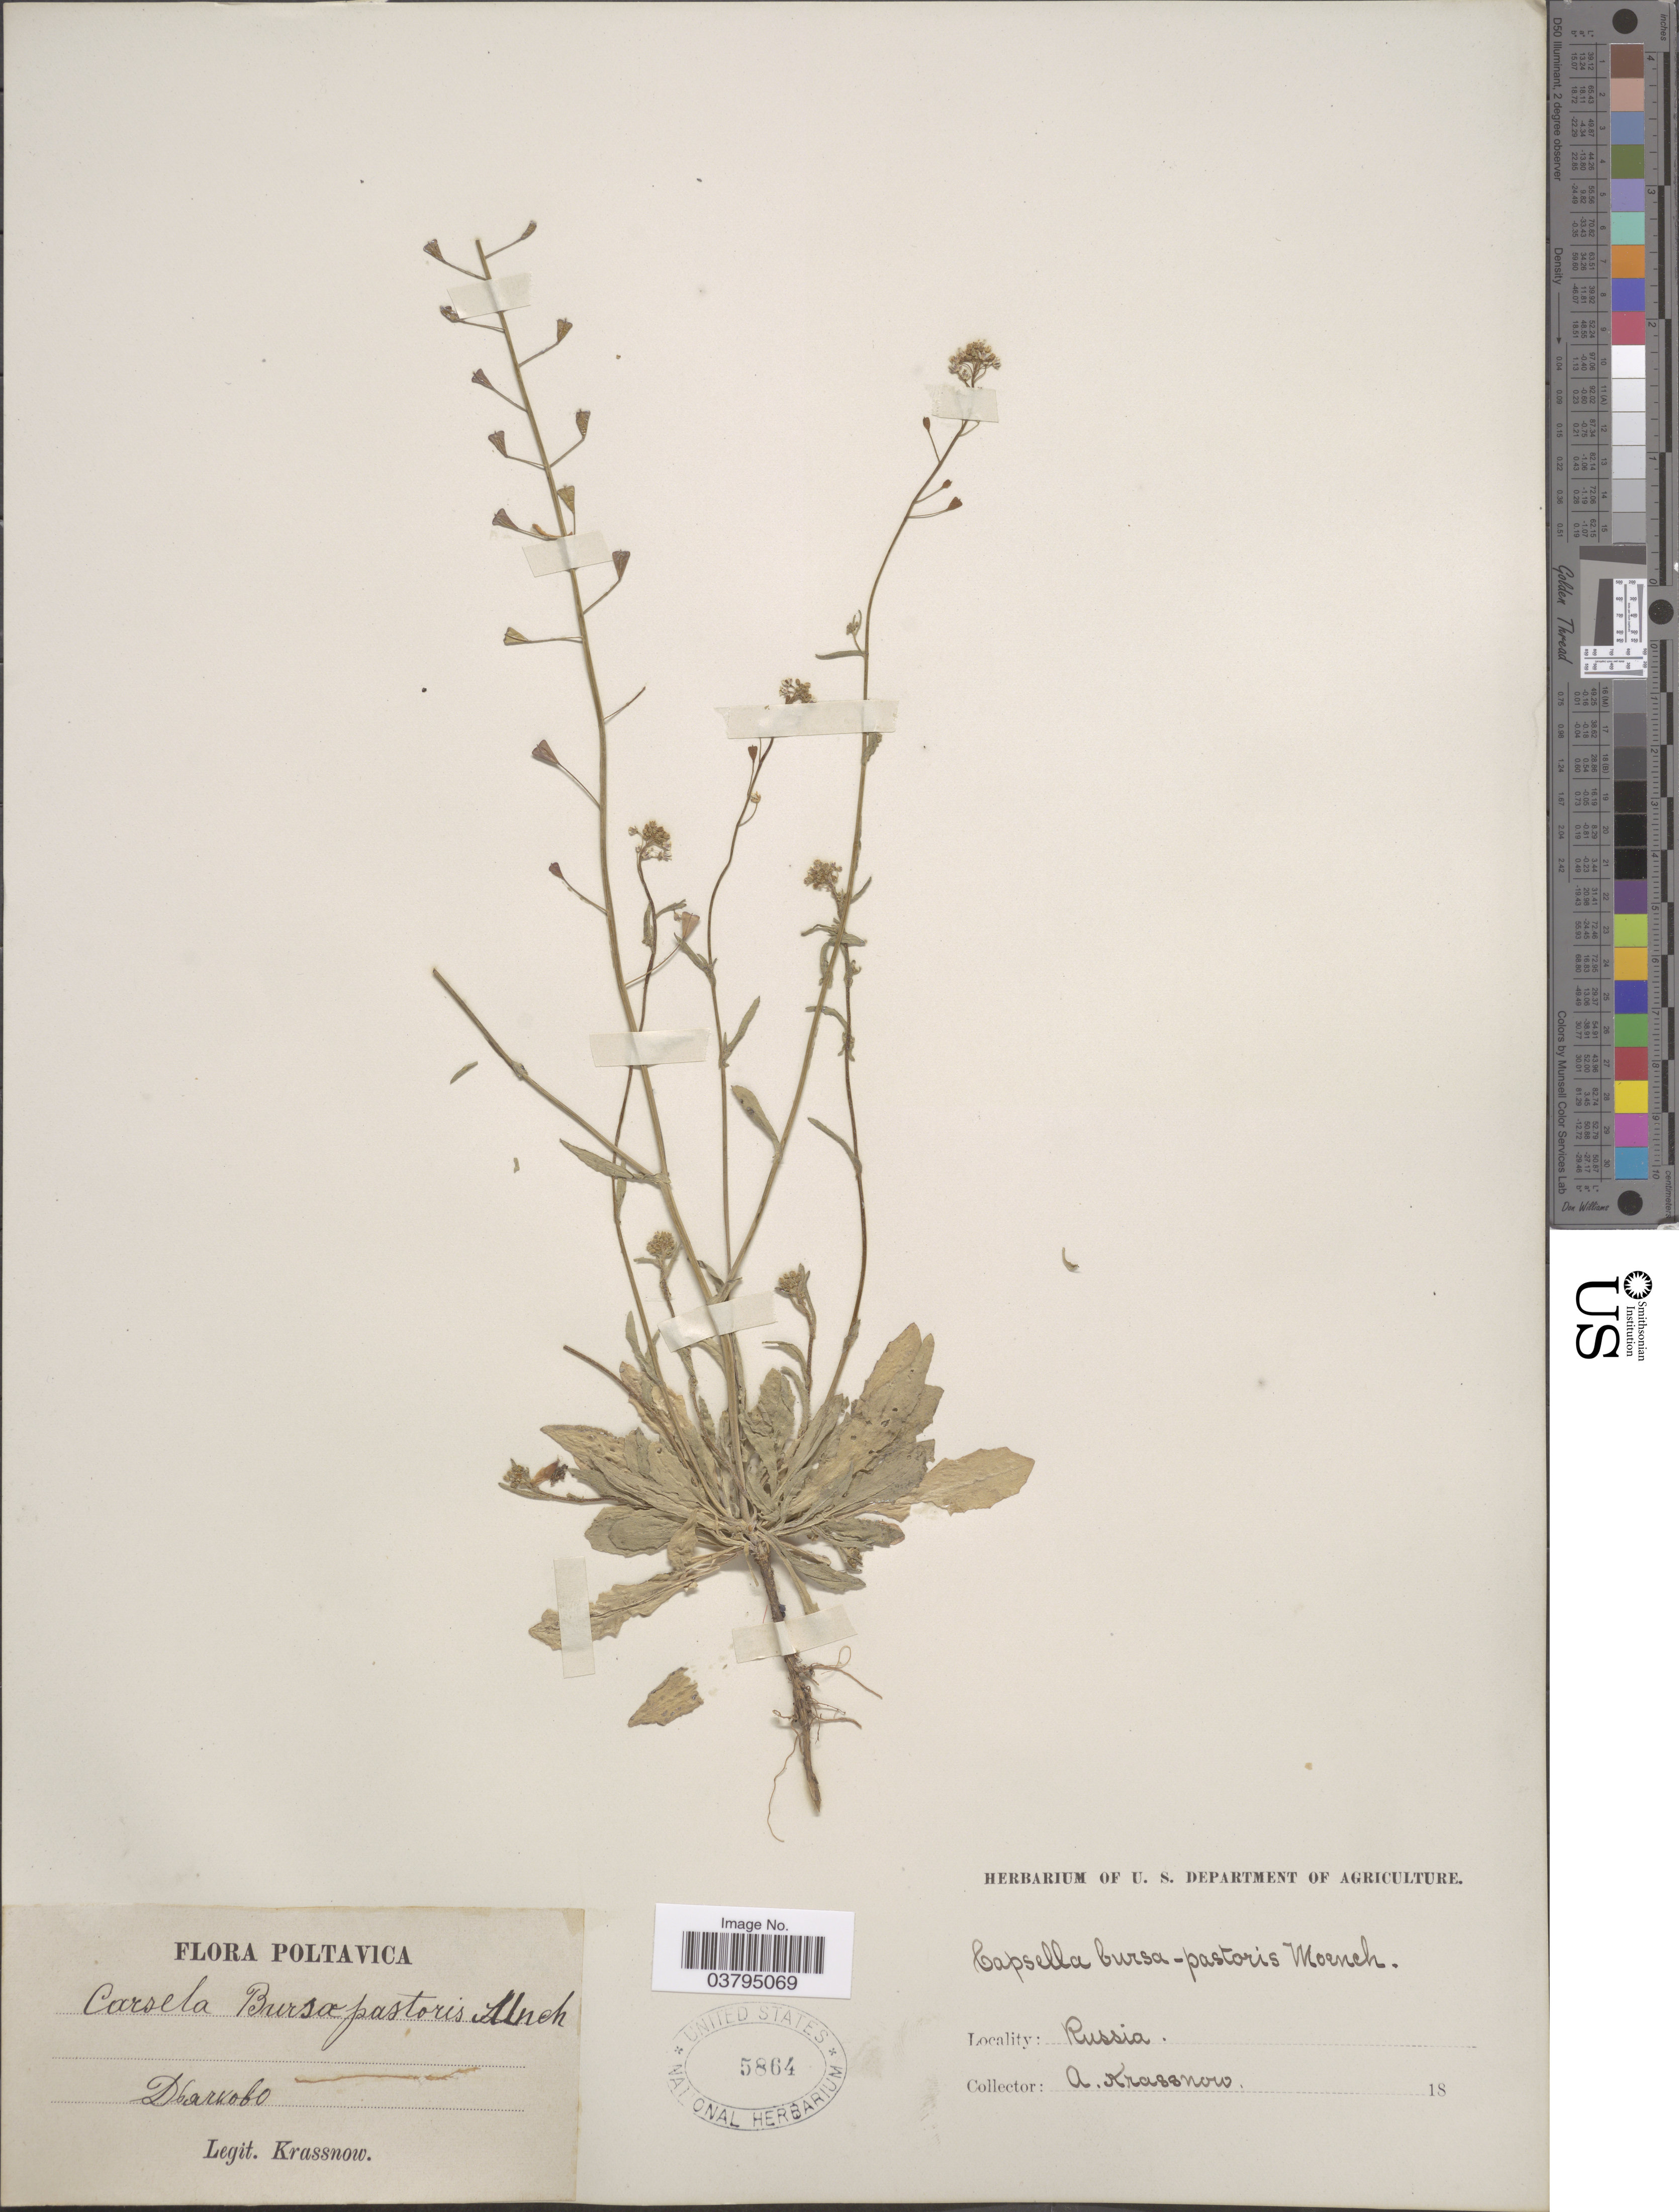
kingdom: Plantae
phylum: Tracheophyta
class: Magnoliopsida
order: Brassicales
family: Brassicaceae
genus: Capsella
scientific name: Capsella bursa-pastoris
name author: (L.) Medik.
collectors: A. Krassnow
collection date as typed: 18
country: Ukraine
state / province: Poltava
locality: Dyachkove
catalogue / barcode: US 5864